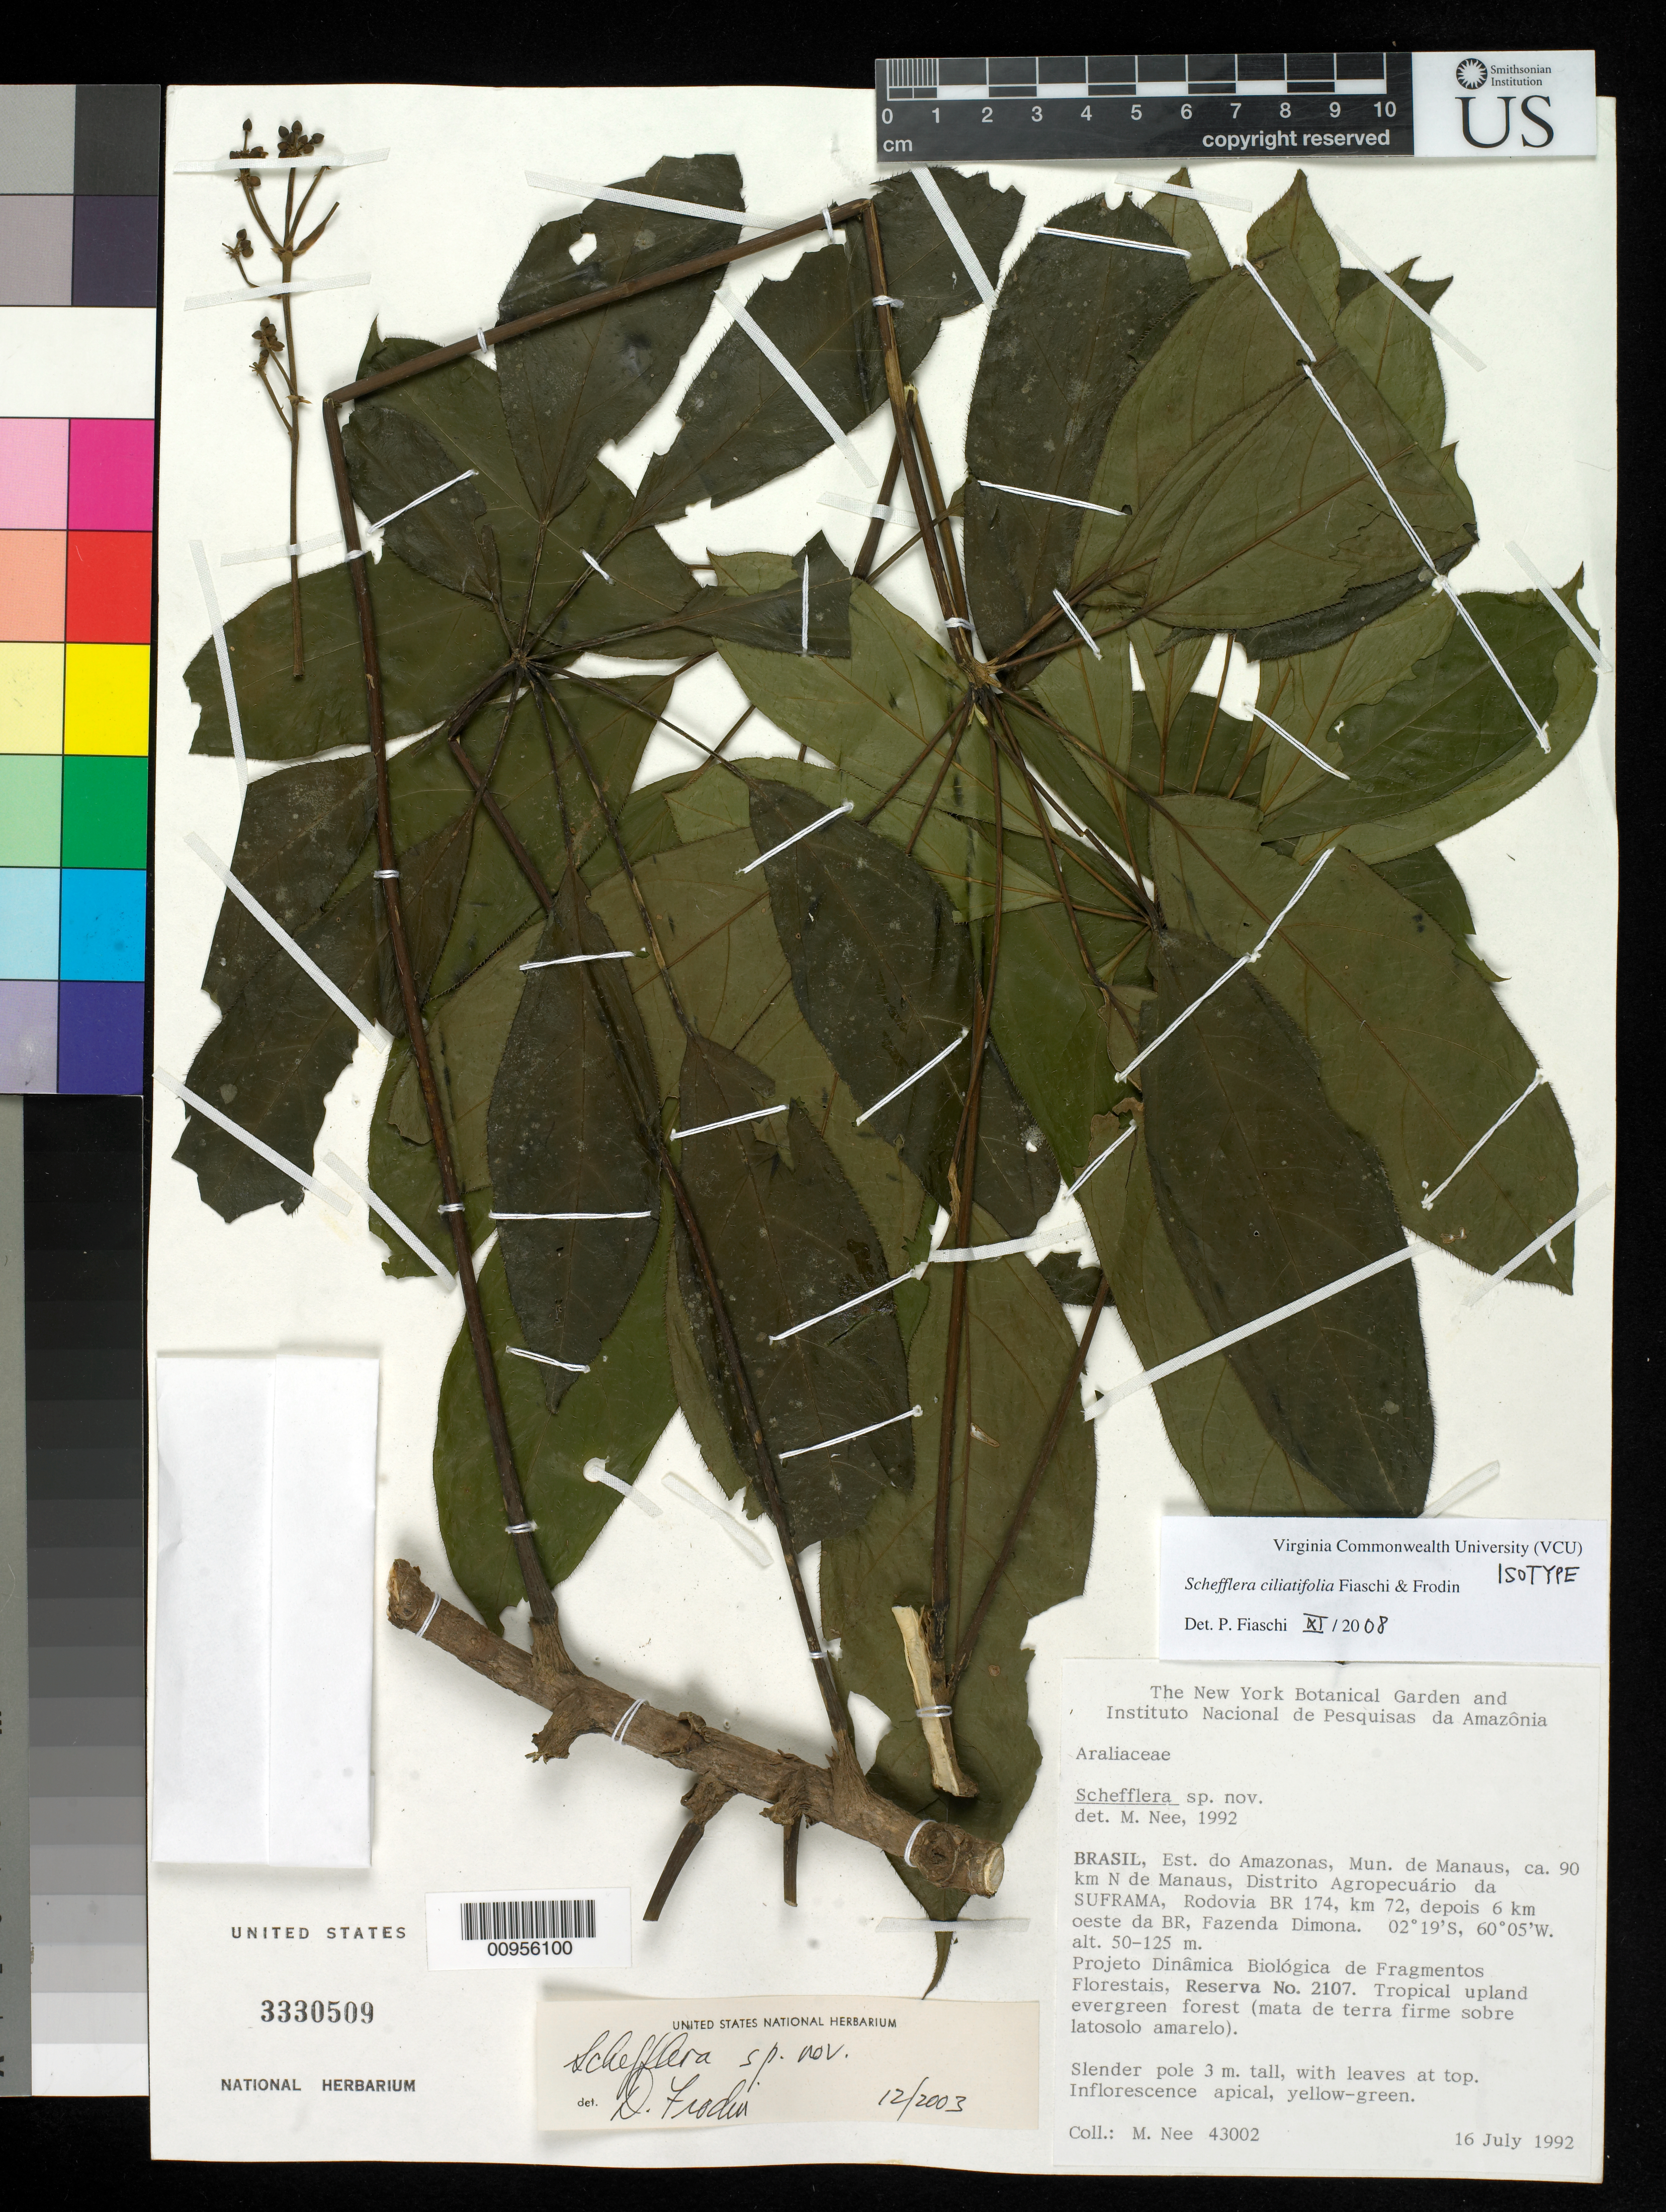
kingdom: Plantae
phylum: Tracheophyta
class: Magnoliopsida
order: Apiales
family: Araliaceae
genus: Schefflera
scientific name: Schefflera ciliatifolia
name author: Fiaschi & Frodin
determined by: Fiaschi, P.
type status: Isotype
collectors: M. Nee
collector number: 43002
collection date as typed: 16 Jul 1992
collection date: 1992-07-16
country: Brazil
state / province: Amazonas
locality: Est. do Amazonas, Mun. de Manaus, ca. 90 km N de Manaus, Distrito Agropecuário da SUFRAMA, Rodovia BR 174, km 72, depois 6 km oeste da BR, Fazenda Dimona.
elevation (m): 50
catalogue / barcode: US 3330509